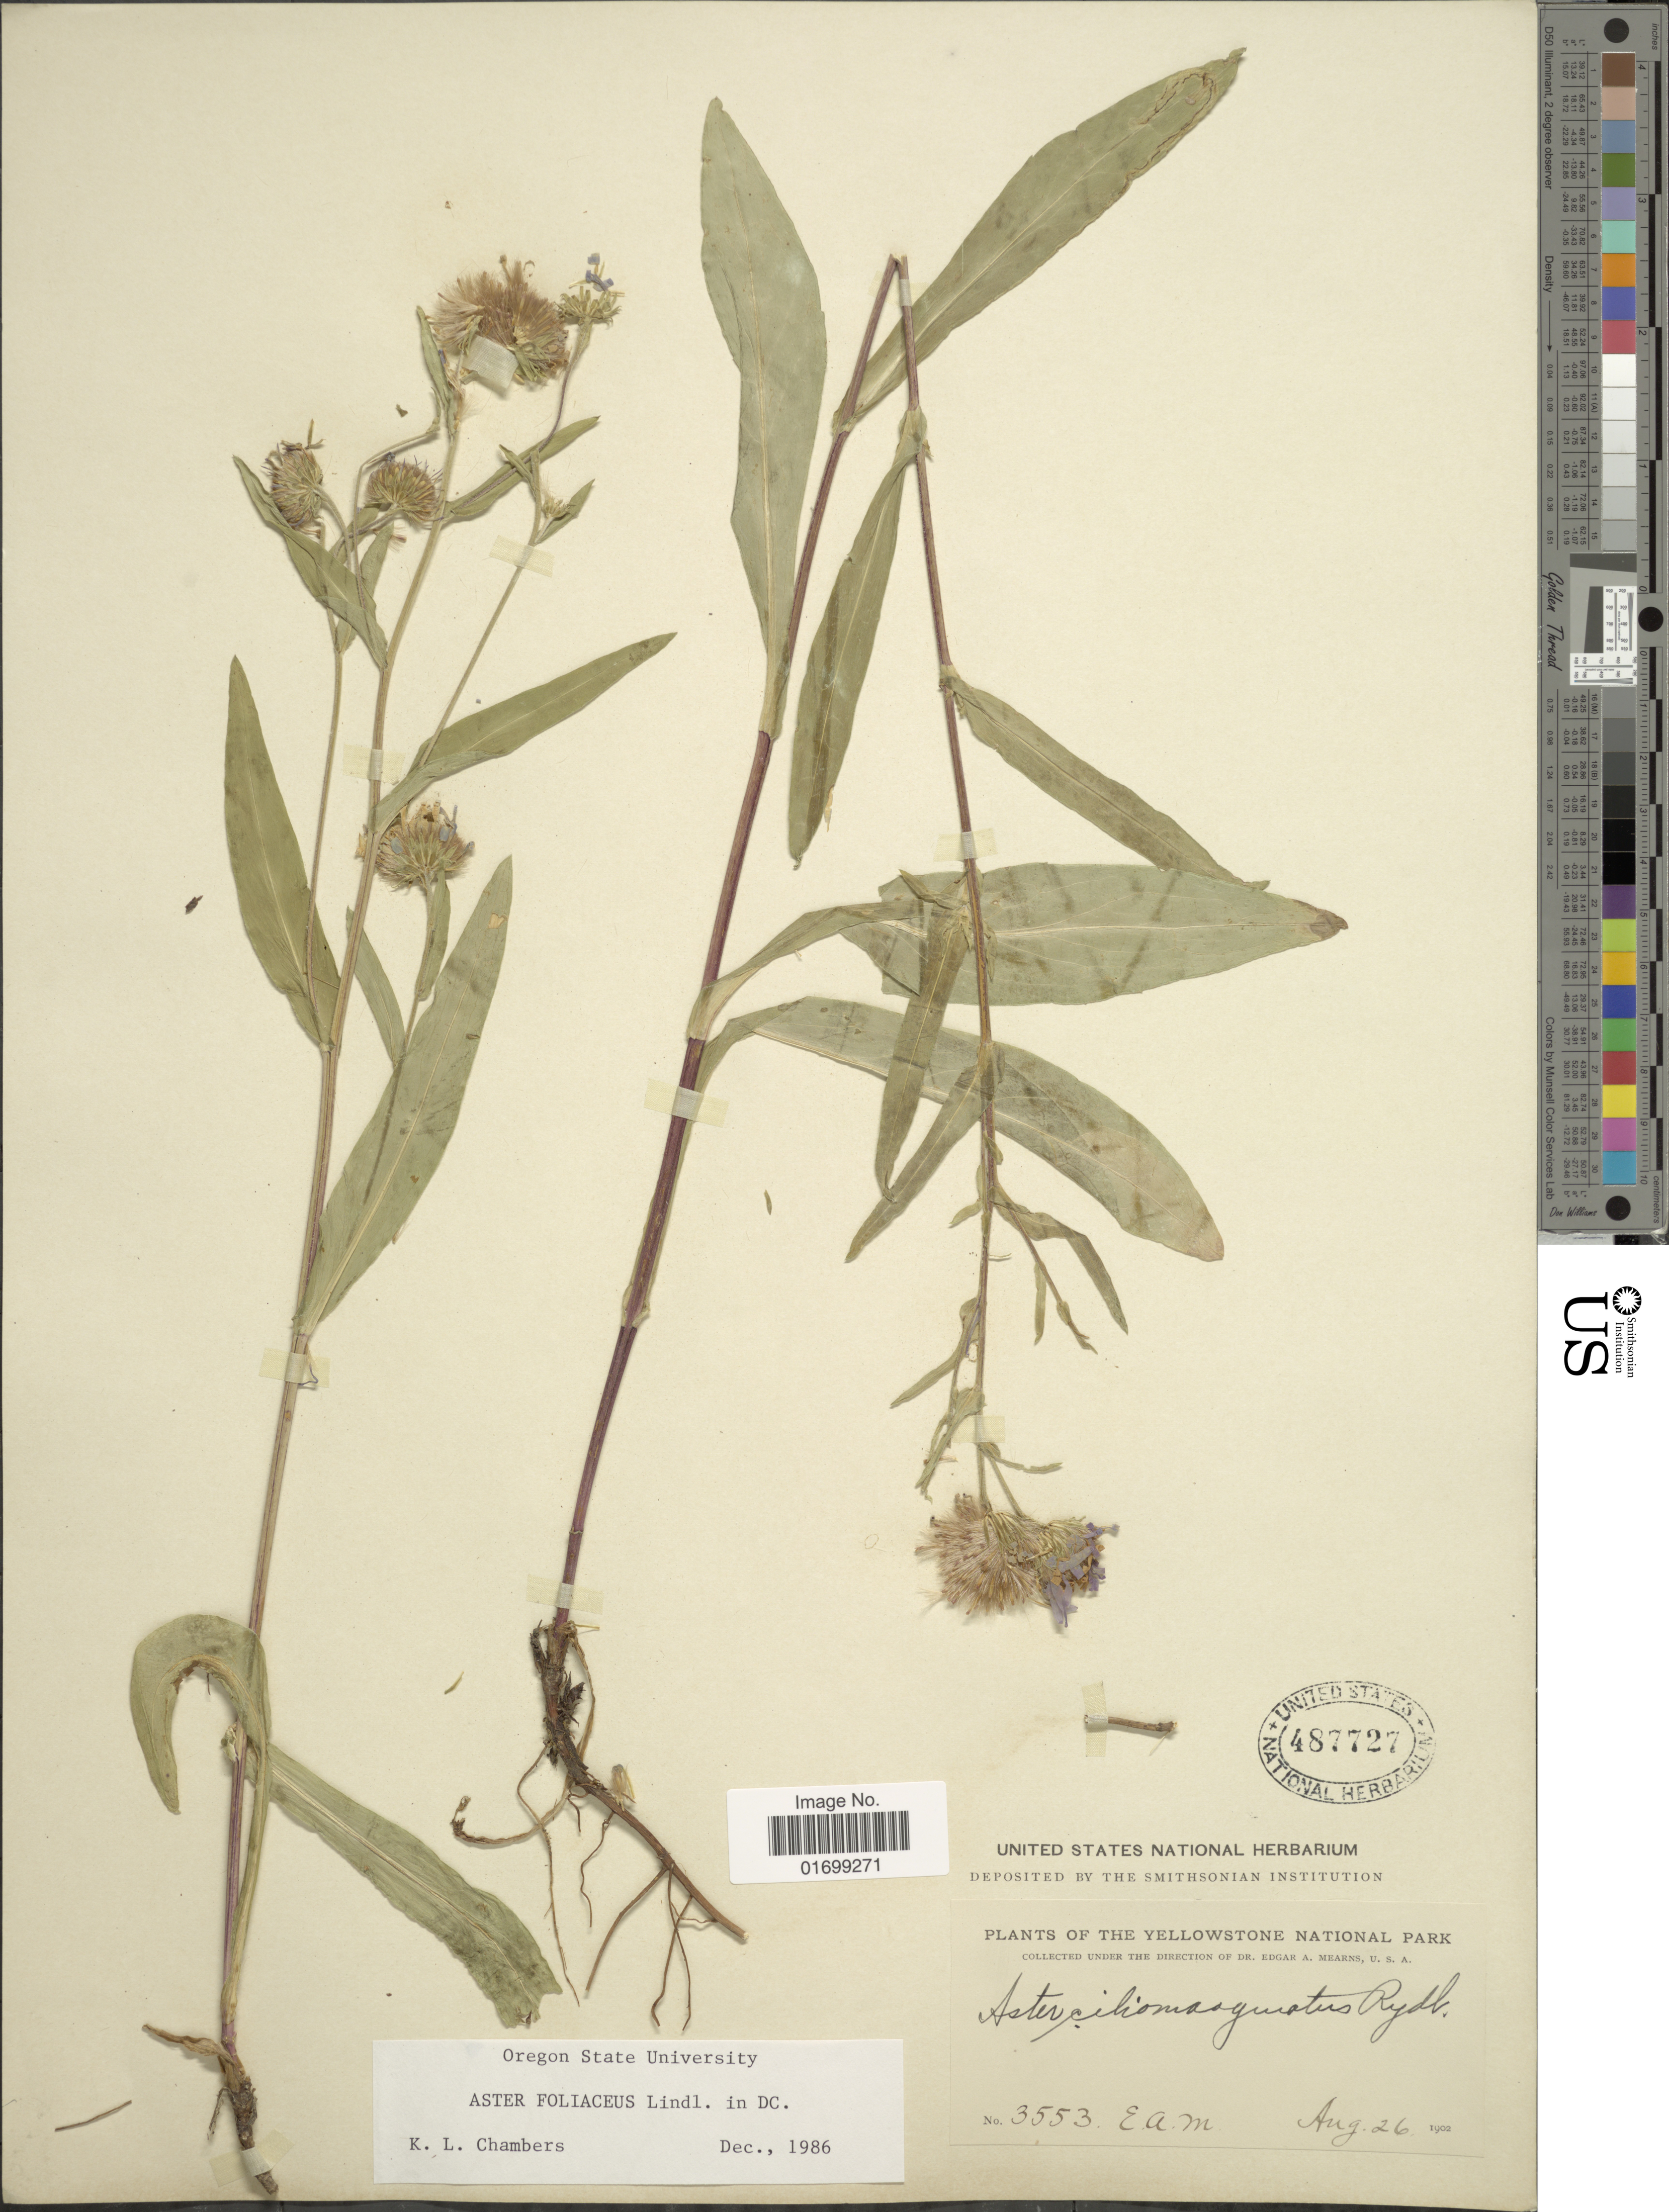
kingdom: Plantae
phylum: Tracheophyta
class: Magnoliopsida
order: Asterales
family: Asteraceae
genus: Symphyotrichum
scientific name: Symphyotrichum foliaceum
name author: (Lindl. ex DC.) G.L. Nesom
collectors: E. A. Mearns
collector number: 3553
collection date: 1902-08-26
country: United States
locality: Yellowstone National Park.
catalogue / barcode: US 487727